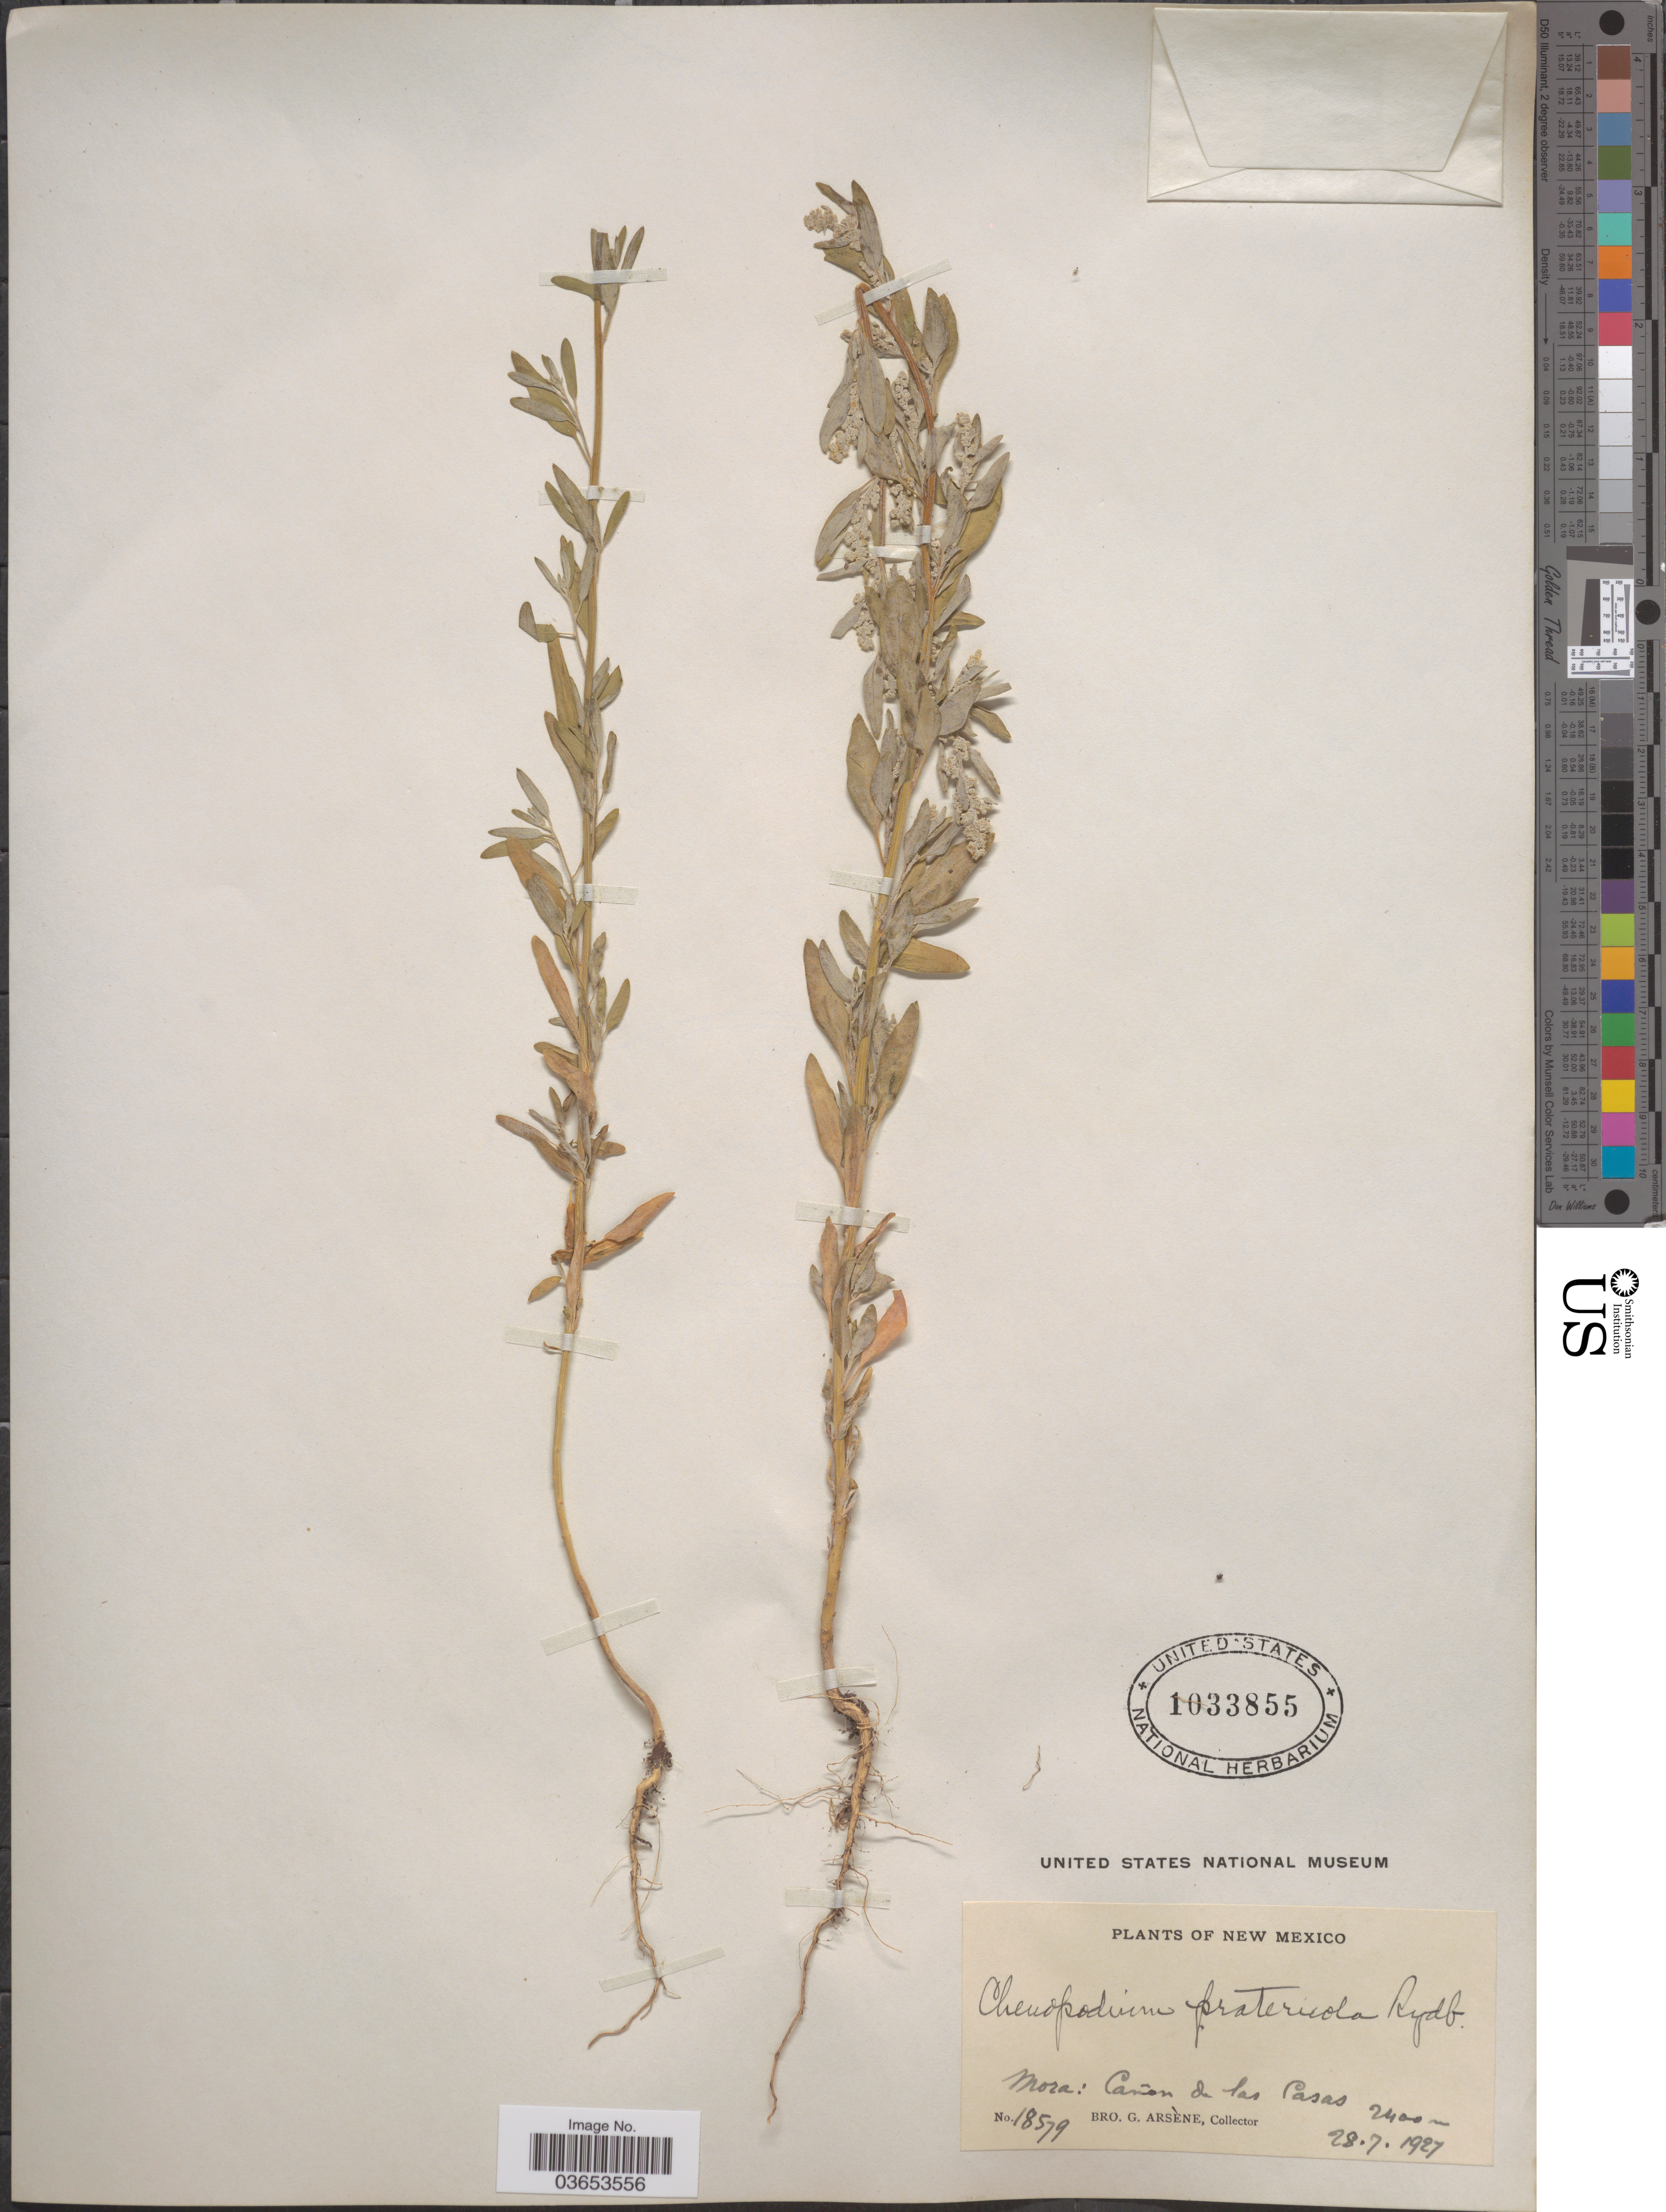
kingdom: Plantae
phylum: Tracheophyta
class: Magnoliopsida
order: Caryophyllales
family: Amaranthaceae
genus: Chenopodium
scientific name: Chenopodium leptophyllum var. leptophylloides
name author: (Murr) Thell. & Aellen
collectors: Bro. G. Arsène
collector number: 18579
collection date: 1927-07-28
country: United States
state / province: New Mexico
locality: Mora: Cañon de las Pasas.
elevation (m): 2400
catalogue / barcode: US 1033855